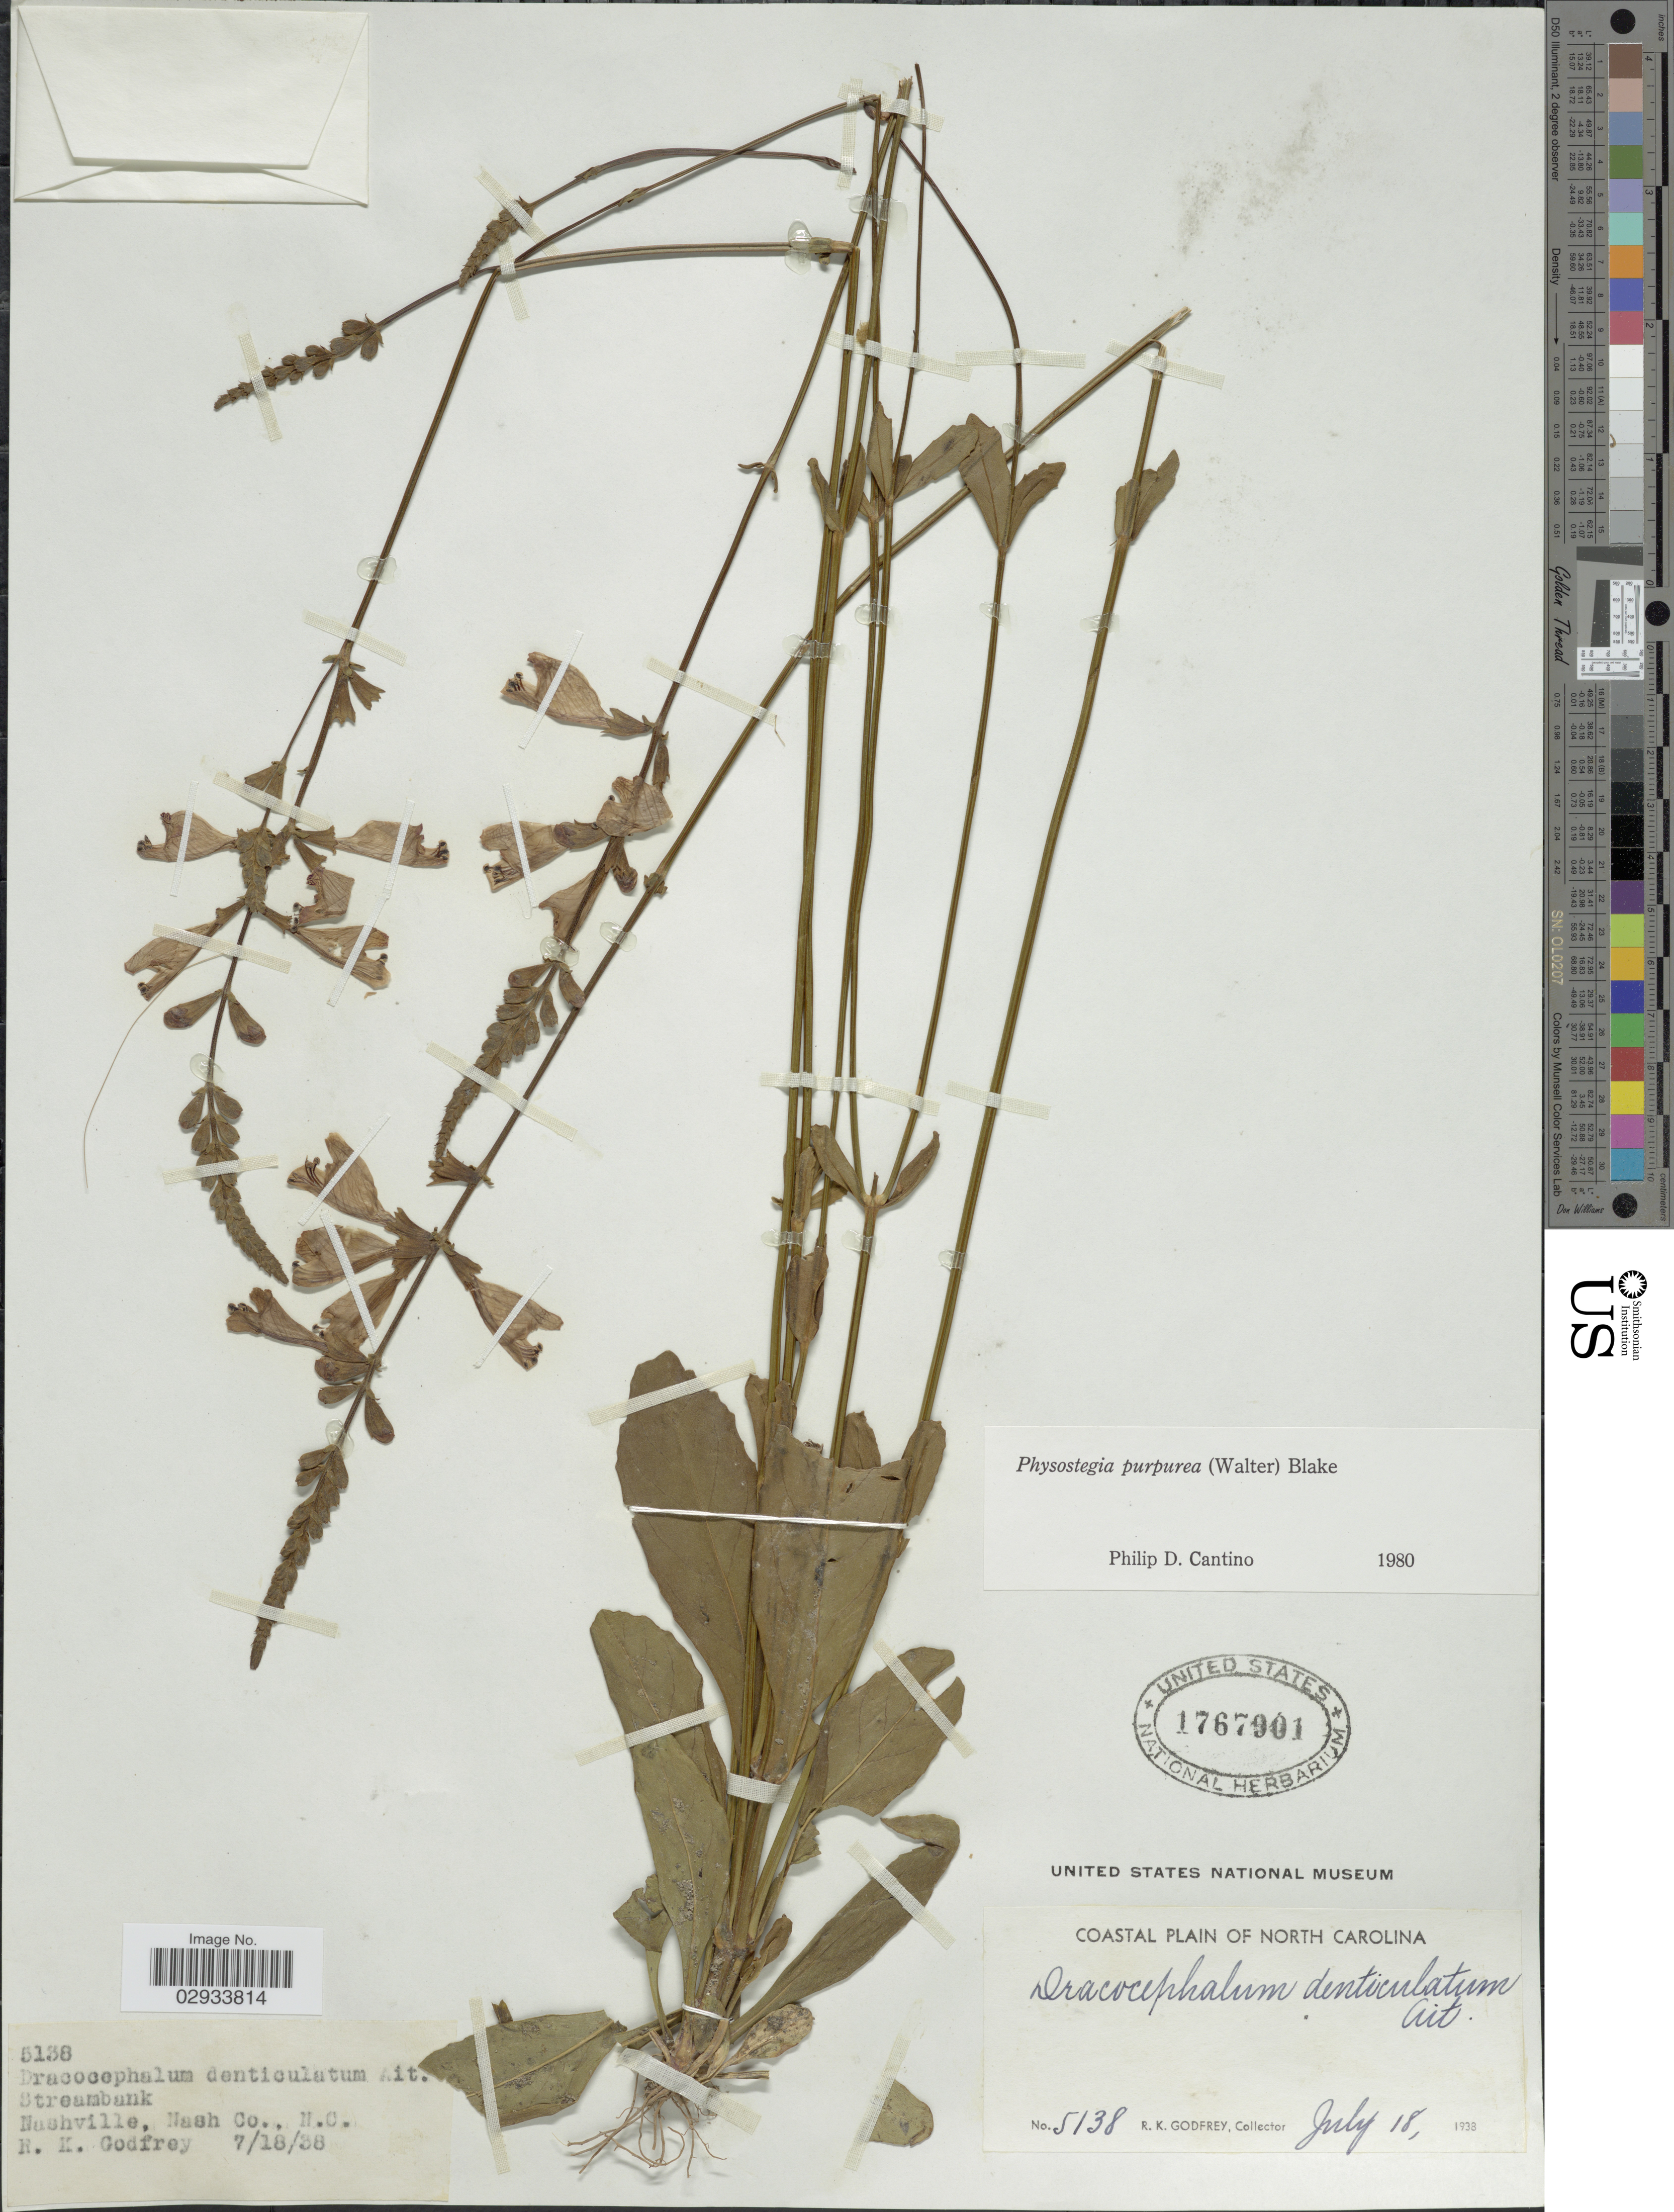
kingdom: Plantae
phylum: Tracheophyta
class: Magnoliopsida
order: Lamiales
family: Lamiaceae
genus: Physostegia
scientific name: Physostegia purpurea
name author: (Walter) Blake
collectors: R. K. Godfrey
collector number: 5138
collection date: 1938-07-18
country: United States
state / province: North Carolina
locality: Coastal Plain of North Carolina, Nashville, Nash Co., N.C.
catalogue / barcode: US 1767901